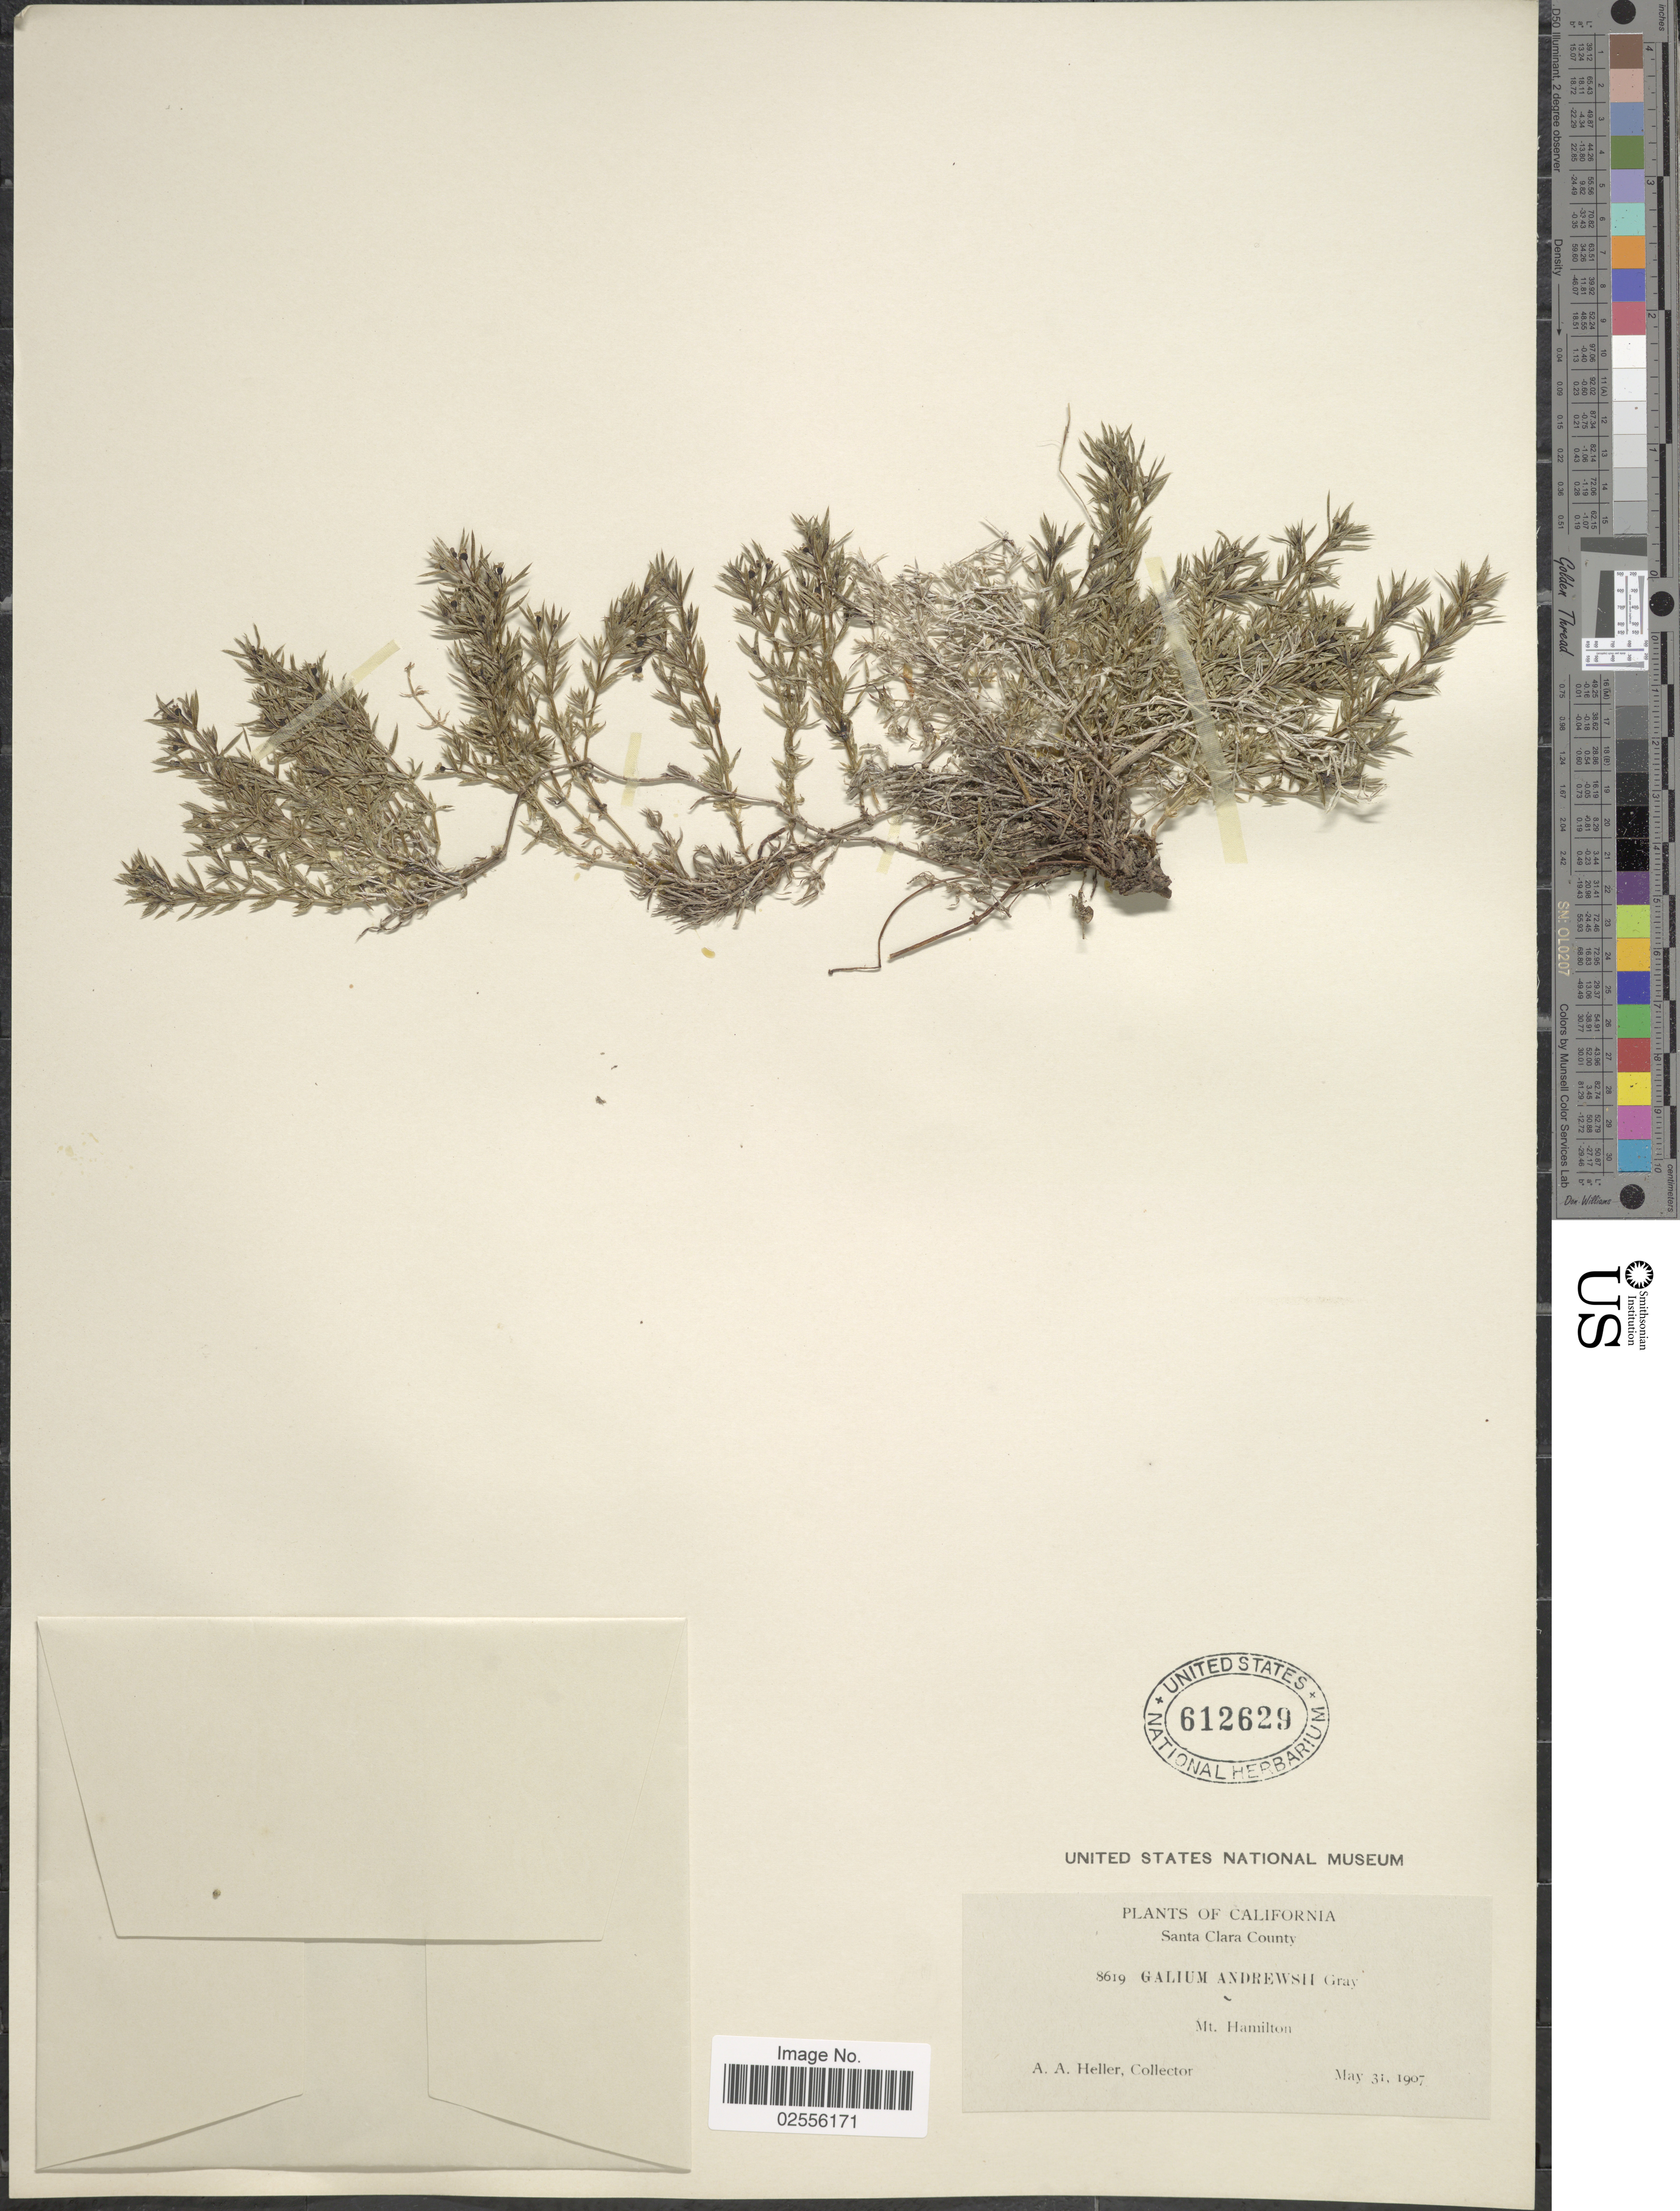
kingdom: Plantae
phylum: Tracheophyta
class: Magnoliopsida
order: Gentianales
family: Rubiaceae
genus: Galium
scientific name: Galium andrewsii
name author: A. Gray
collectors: A. A. Heller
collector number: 8619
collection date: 1907-05-31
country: United States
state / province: California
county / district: Santa Clara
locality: Santa Clara County, Mt. Hamilton.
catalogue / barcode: US 612629